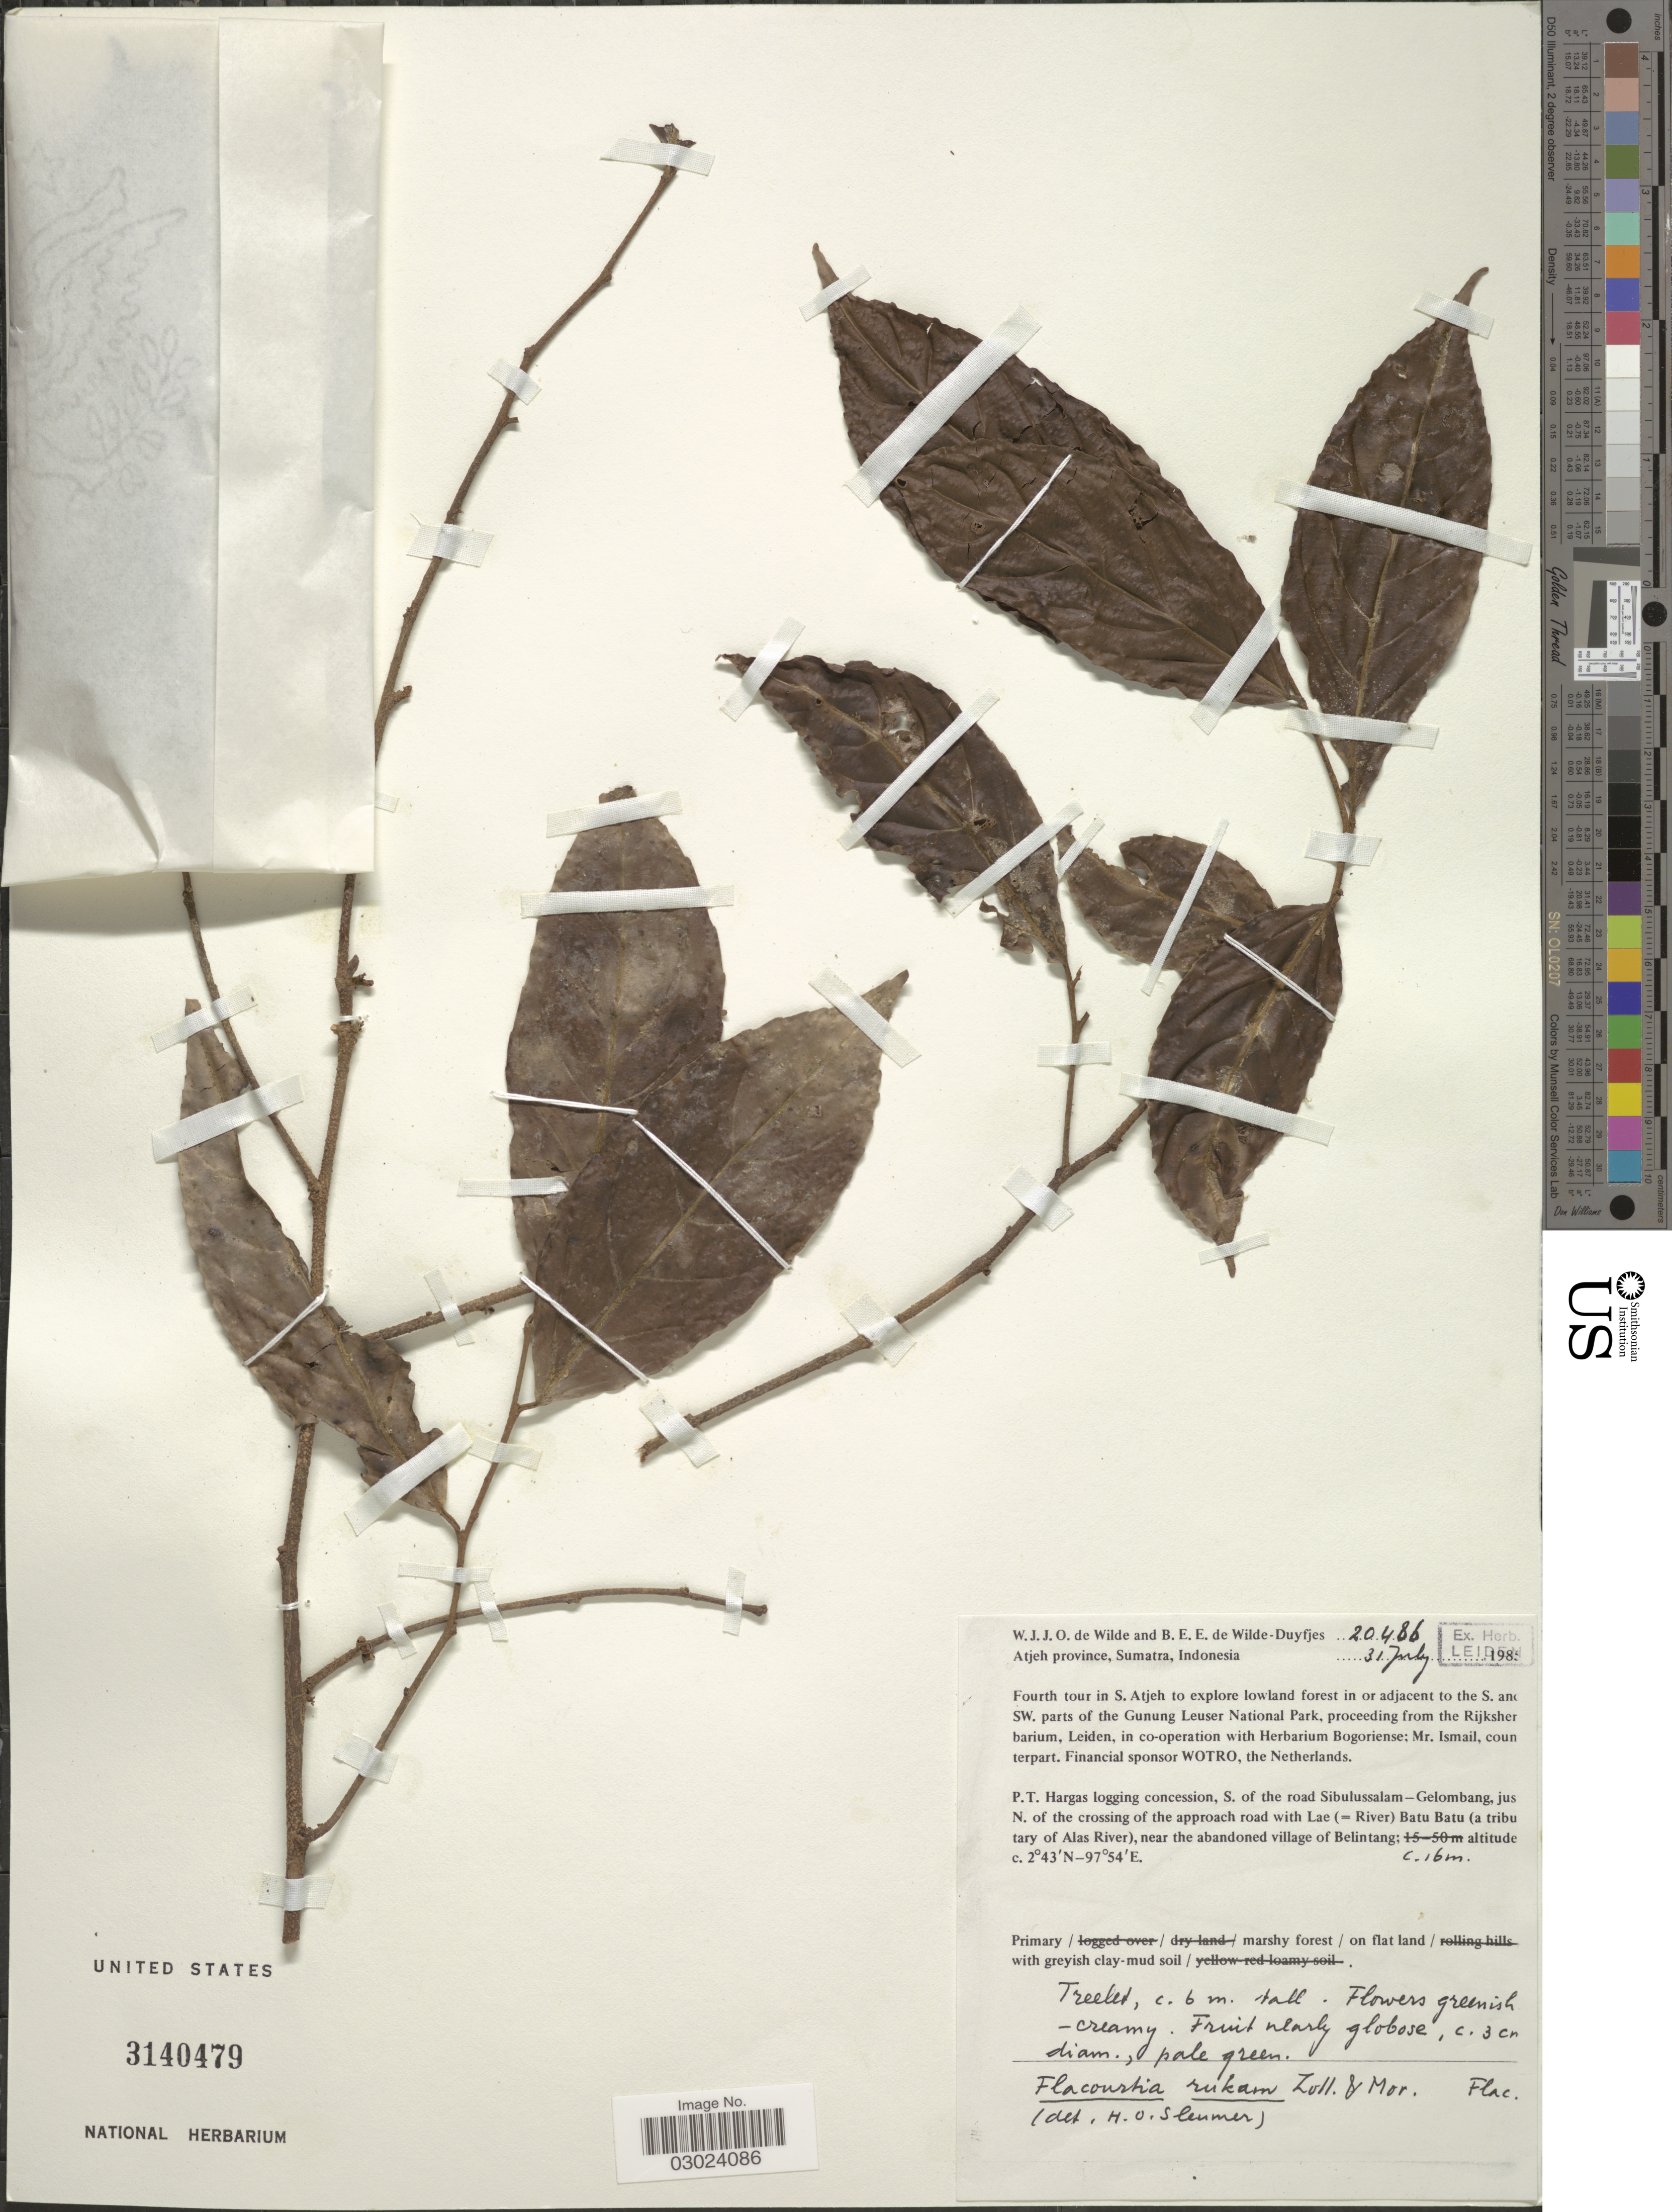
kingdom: Plantae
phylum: Tracheophyta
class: Magnoliopsida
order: Malpighiales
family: Salicaceae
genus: Flacourtia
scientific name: Flacourtia rukam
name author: Zoll. & Moritzi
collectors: W. J. de Wilde & B. E. de Wilde-Duyfjes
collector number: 20486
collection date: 1985-07-31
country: Indonesia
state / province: Sumatra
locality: Atjeh province. S. Atjeh. In or adjacent to the S. and SW. parts of the Gunung Leuser National Park. P. T. Hargas logging concession, S. of the road Sibulussalam-Gelombang, just N. of the crossing of the approach road with Lae (=River) Batu Batu (a tributary of Alas River), near the abandoned village of Belintang.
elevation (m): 16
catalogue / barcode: US 3140479